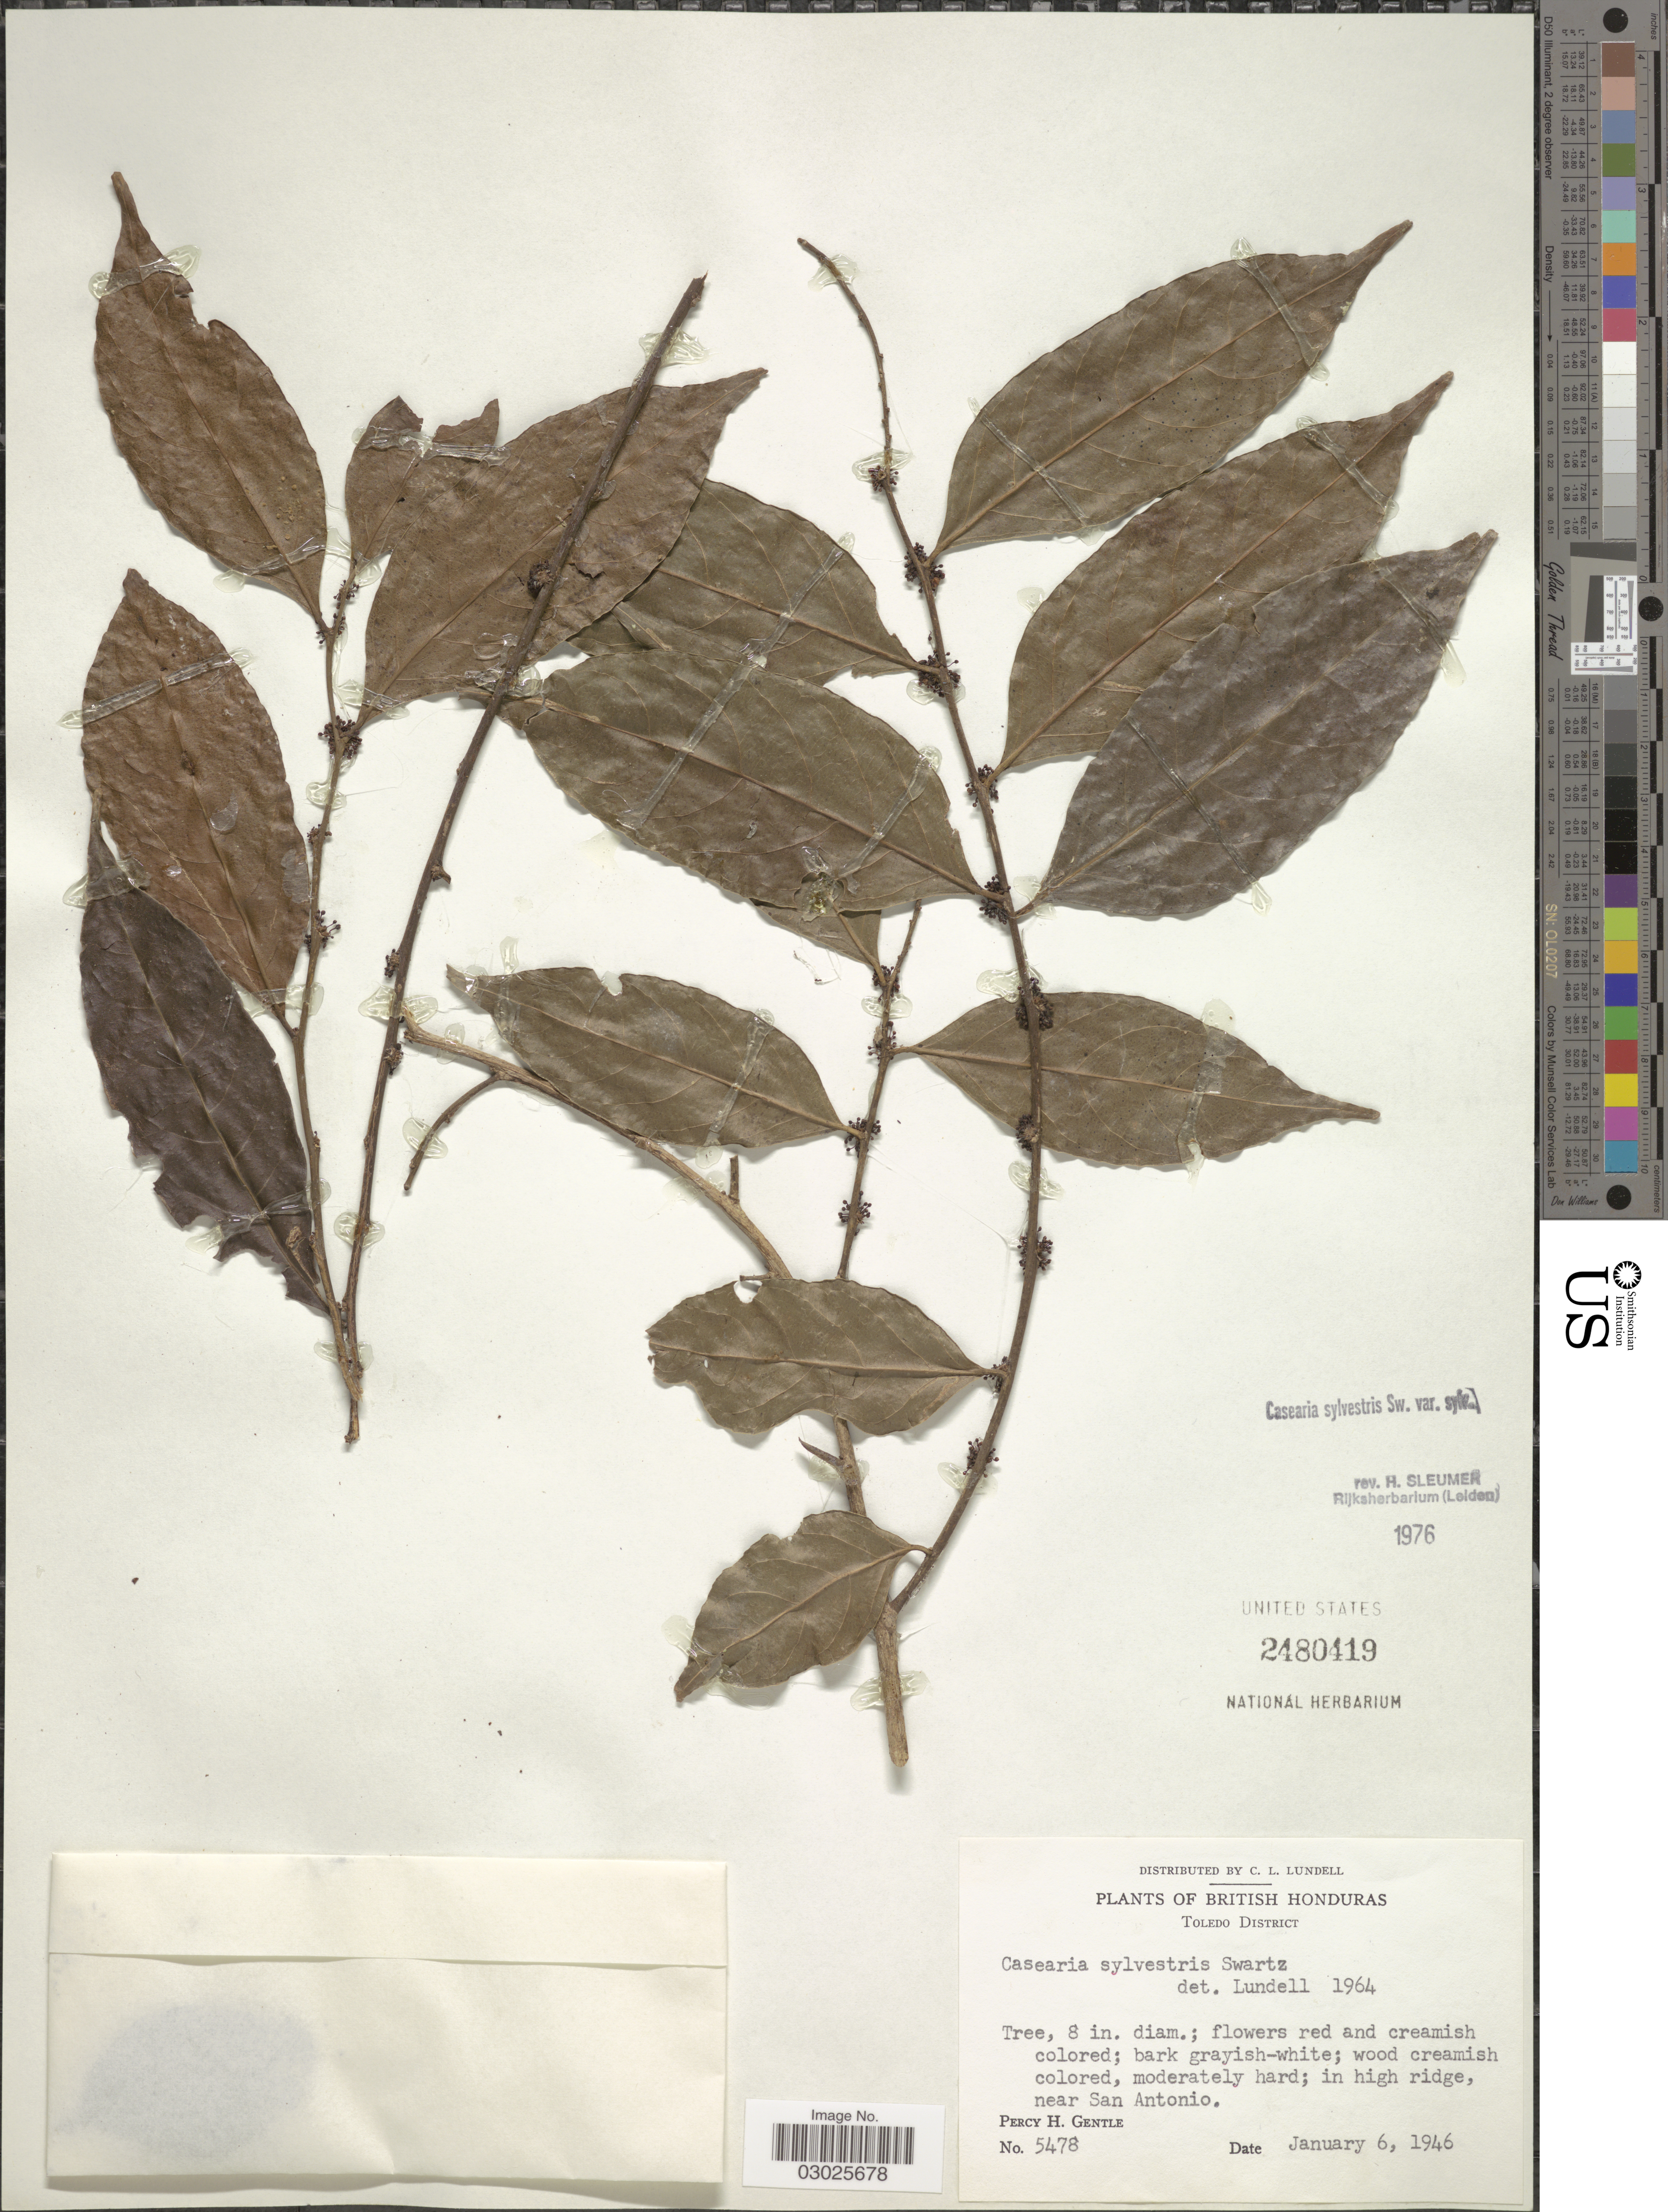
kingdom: Plantae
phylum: Tracheophyta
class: Magnoliopsida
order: Malpighiales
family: Salicaceae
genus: Casearia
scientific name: Casearia sylvestris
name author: Sw.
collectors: P. H. Gentle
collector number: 5478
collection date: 1946-01-06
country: Belize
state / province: Toledo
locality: British Honduras. Toledo District. In high ridge, near San Antonio.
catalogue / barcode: US 2480419